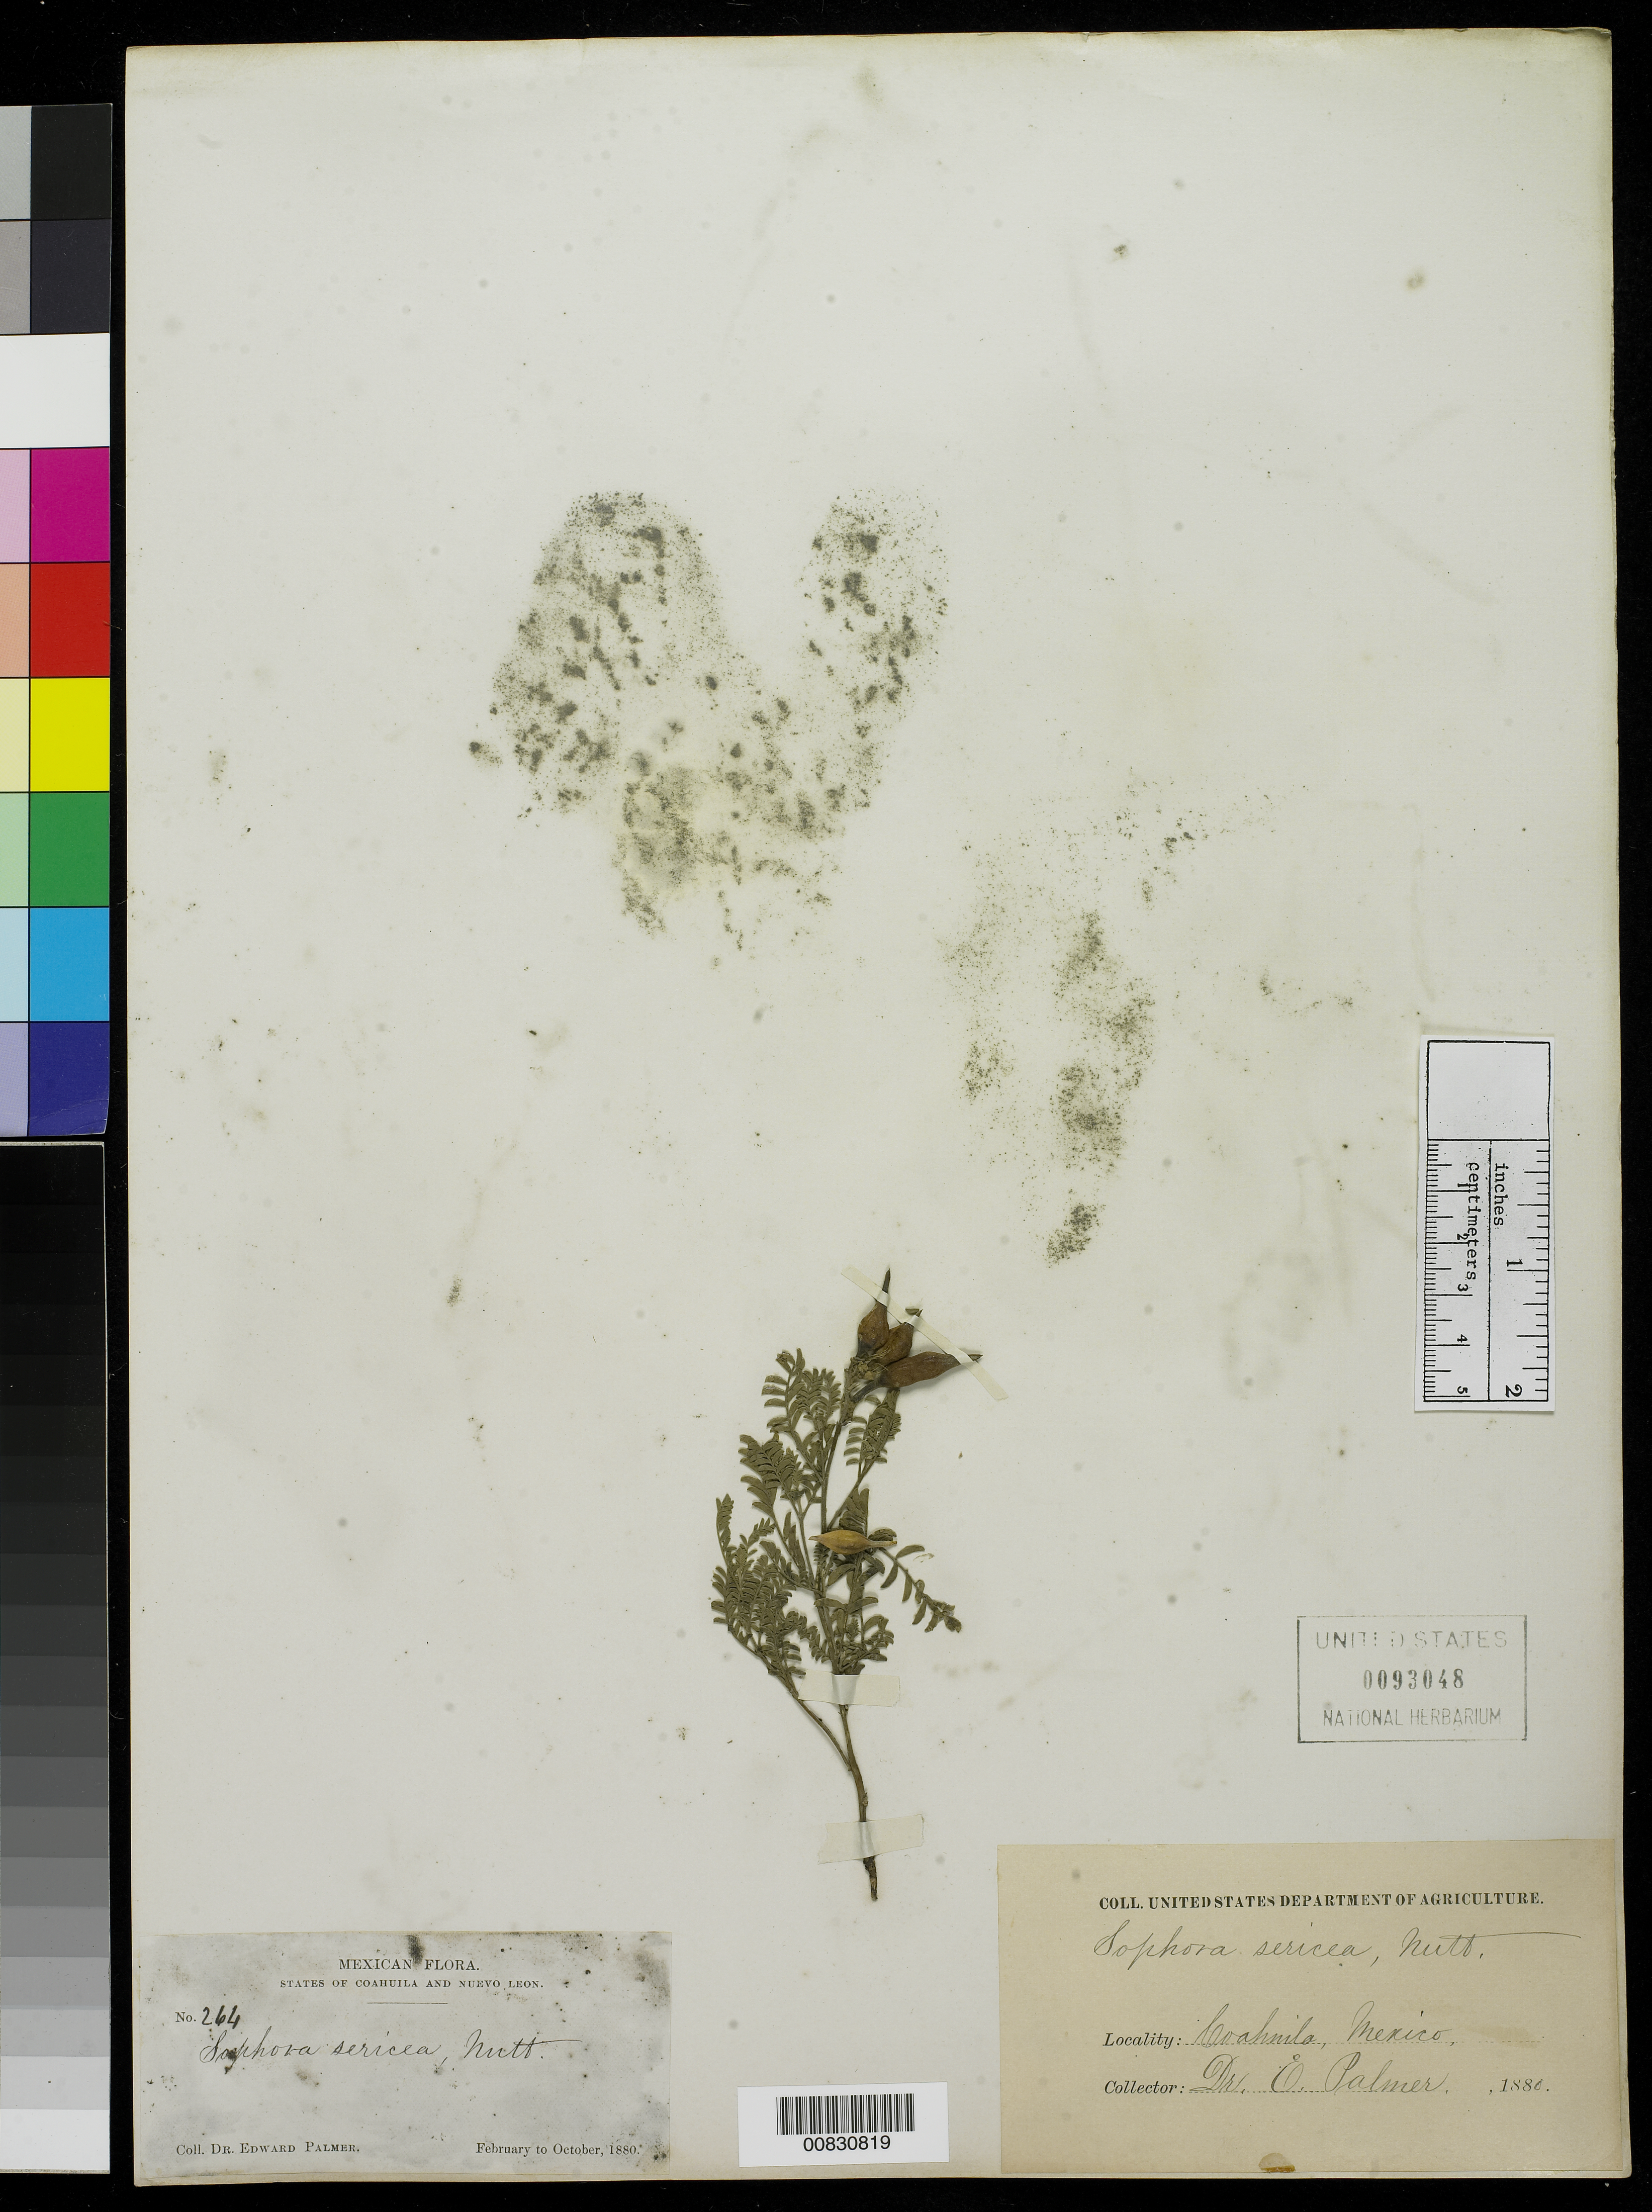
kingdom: Plantae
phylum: Tracheophyta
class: Magnoliopsida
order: Fabales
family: Fabaceae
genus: Sophora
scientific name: Sophora nuttalliana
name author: B.L. Turner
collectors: E. Palmer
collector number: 264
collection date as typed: Feb 1880 to -- Oct 1880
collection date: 1880-02/1880-10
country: Mexico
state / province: Coahuila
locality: Coahuila.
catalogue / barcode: US 93048